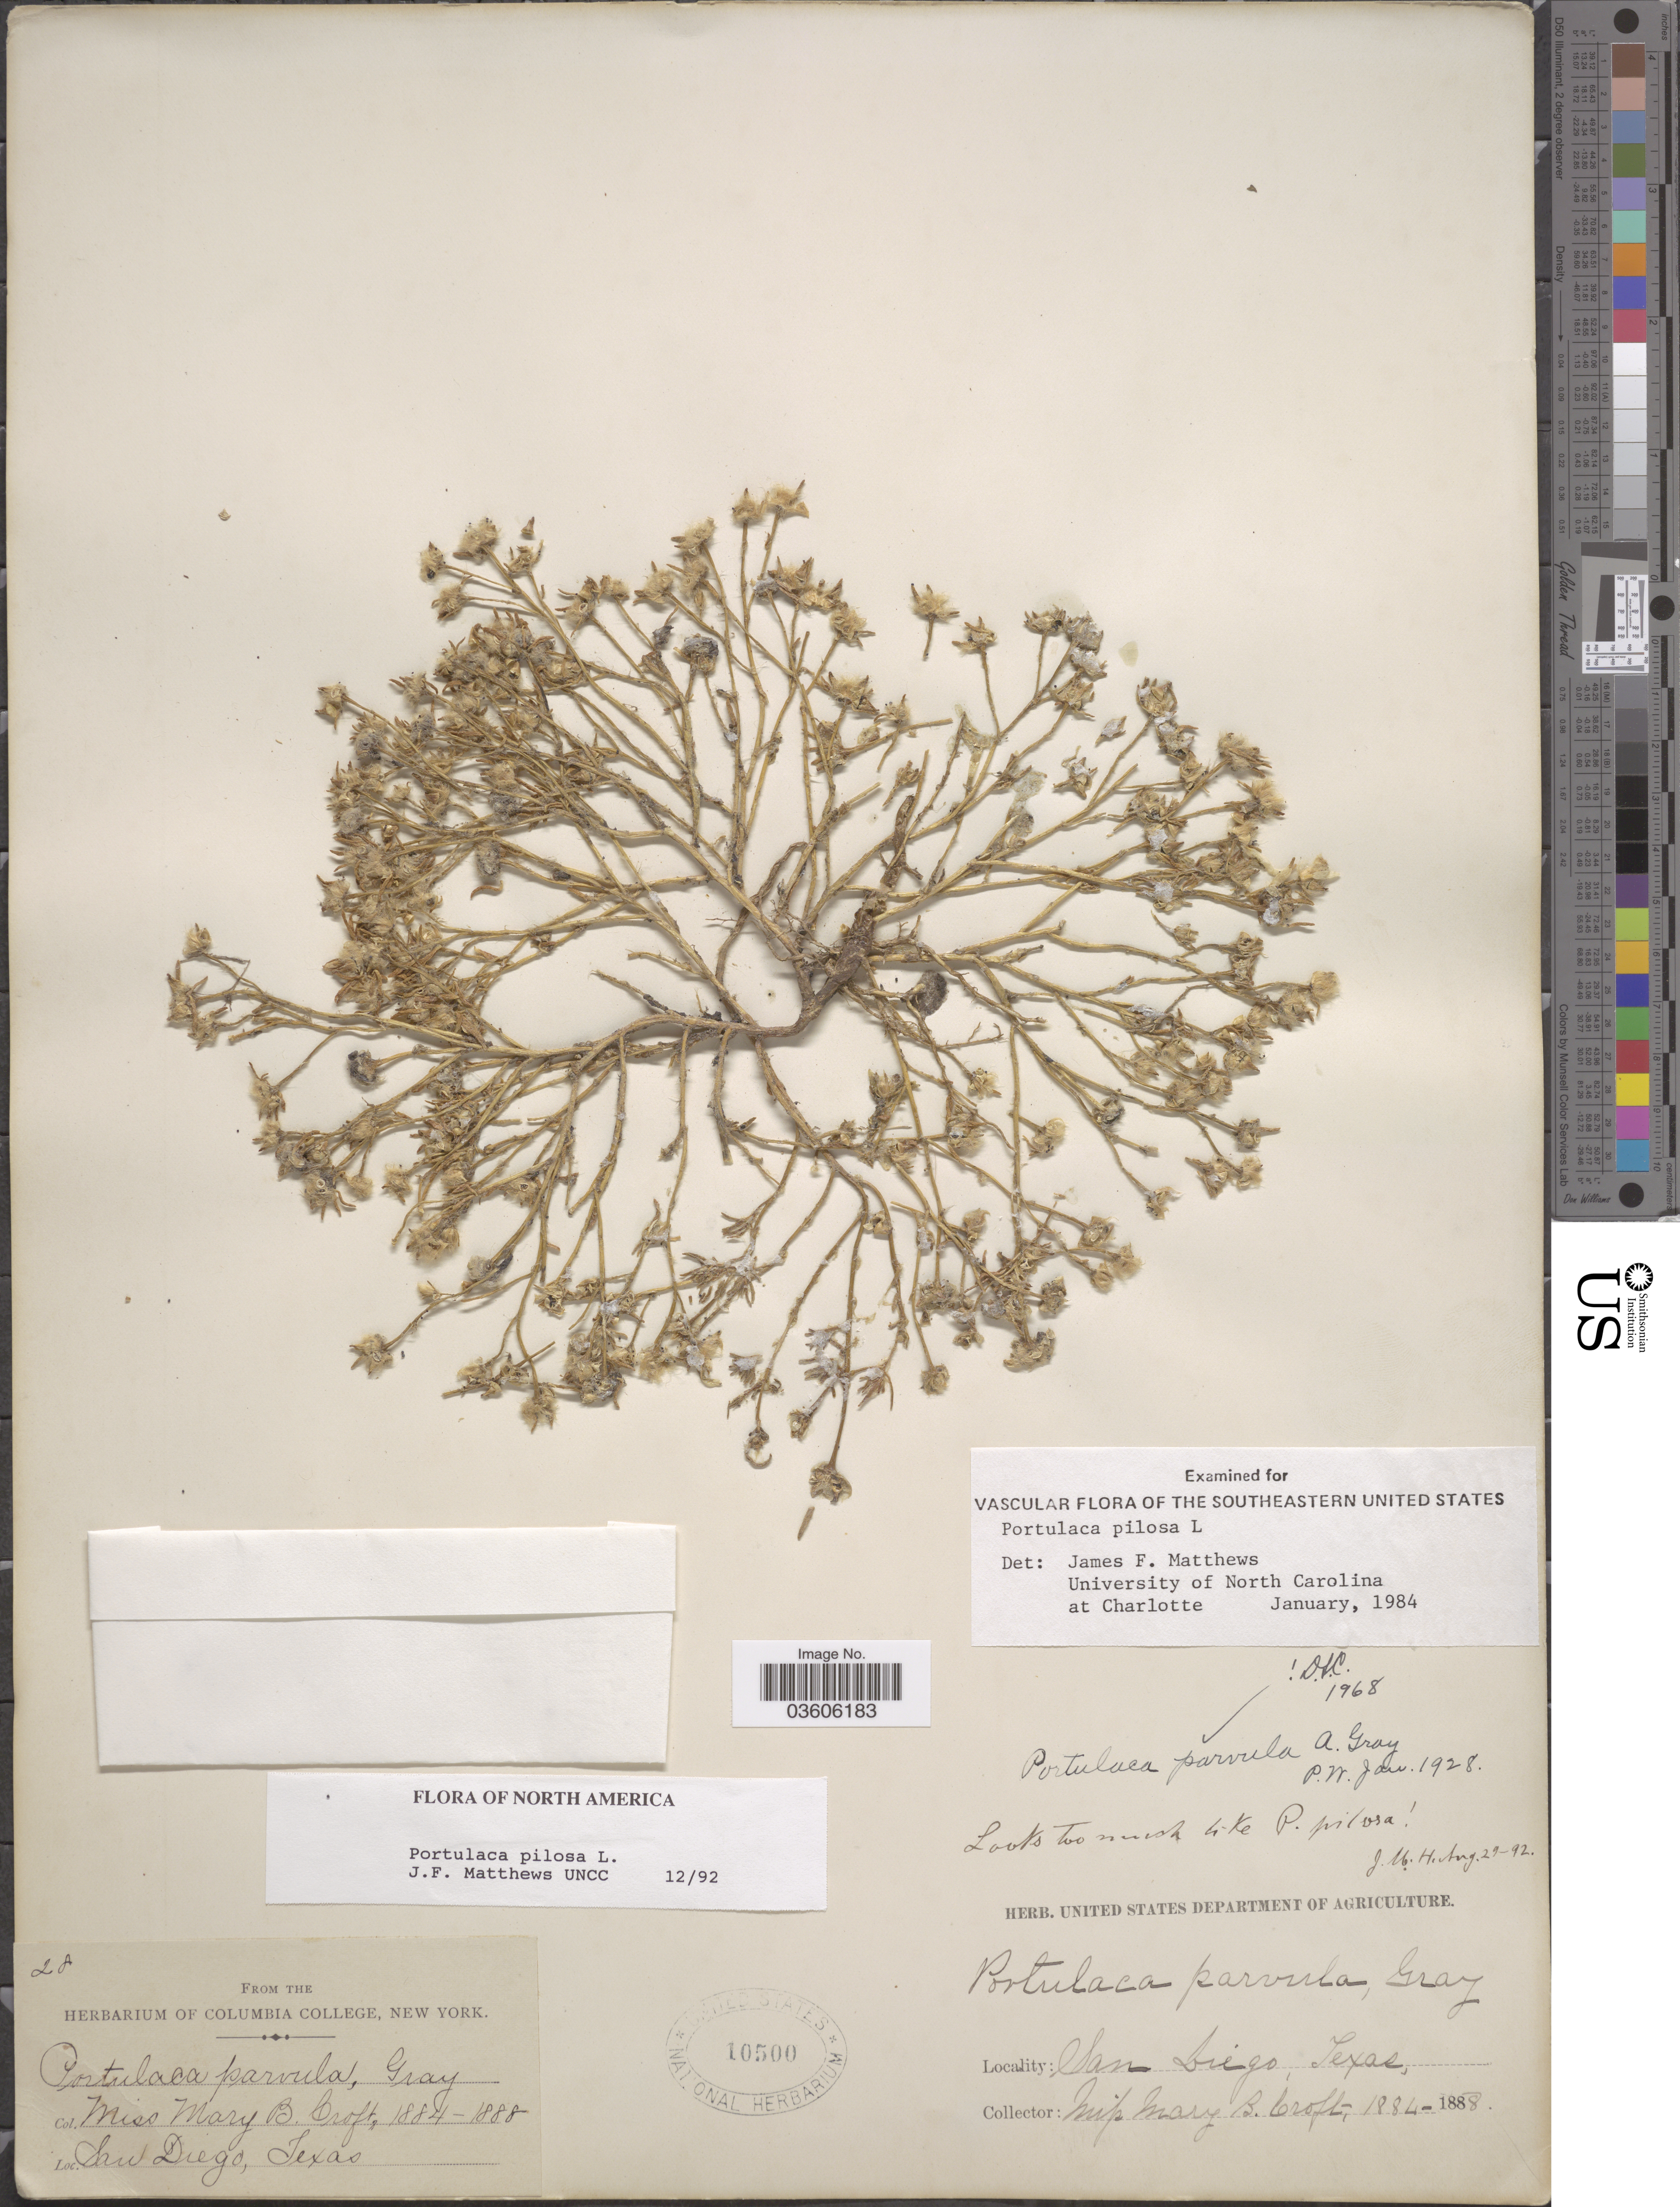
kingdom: Plantae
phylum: Tracheophyta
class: Magnoliopsida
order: Caryophyllales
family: Portulacaceae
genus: Portulaca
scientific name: Portulaca pilosa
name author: L.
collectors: M. Croft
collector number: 28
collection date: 1884/1888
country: United States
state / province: Texas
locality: San Diego.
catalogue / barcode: US 10500